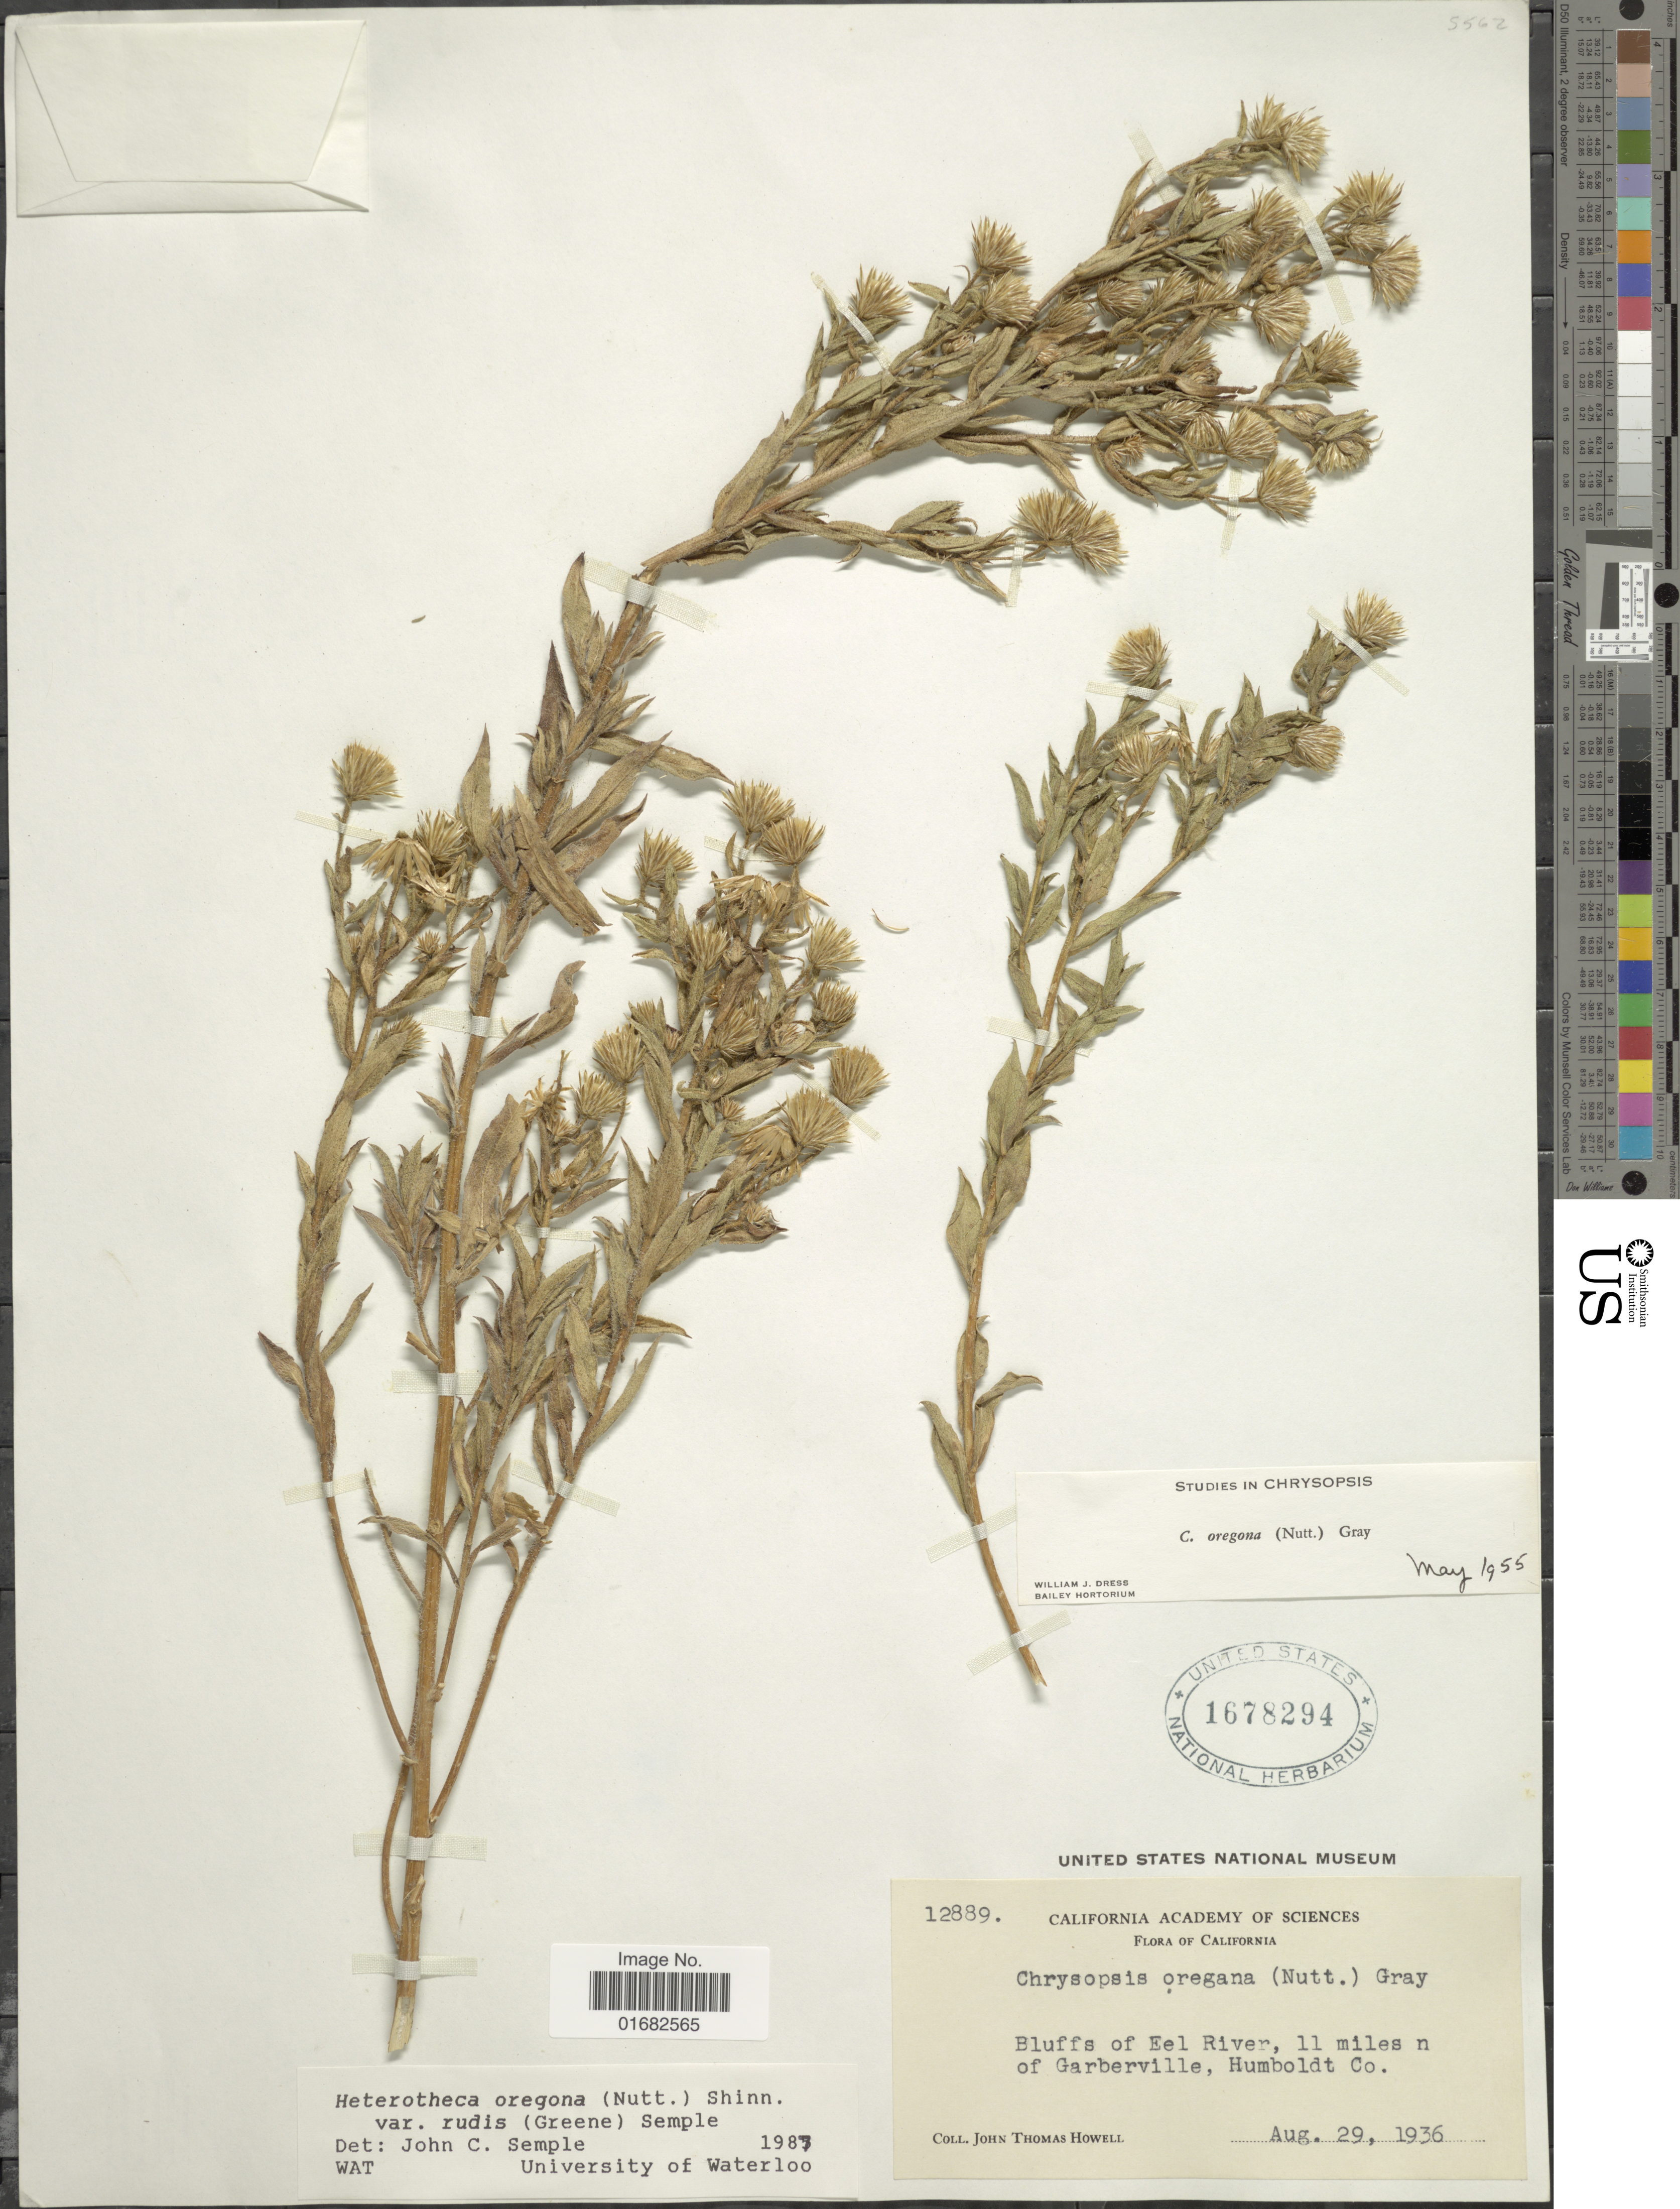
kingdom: Plantae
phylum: Tracheophyta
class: Magnoliopsida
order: Asterales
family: Asteraceae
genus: Heterotheca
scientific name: Heterotheca oregona var. rudis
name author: (Greene) Semple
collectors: J. T. Howell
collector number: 12889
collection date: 1936-08-29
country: United States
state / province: California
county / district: Humboldt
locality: Bluffs of Eel River, 11 miles n of Garberville, Humboldt Co.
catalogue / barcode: US 1678294